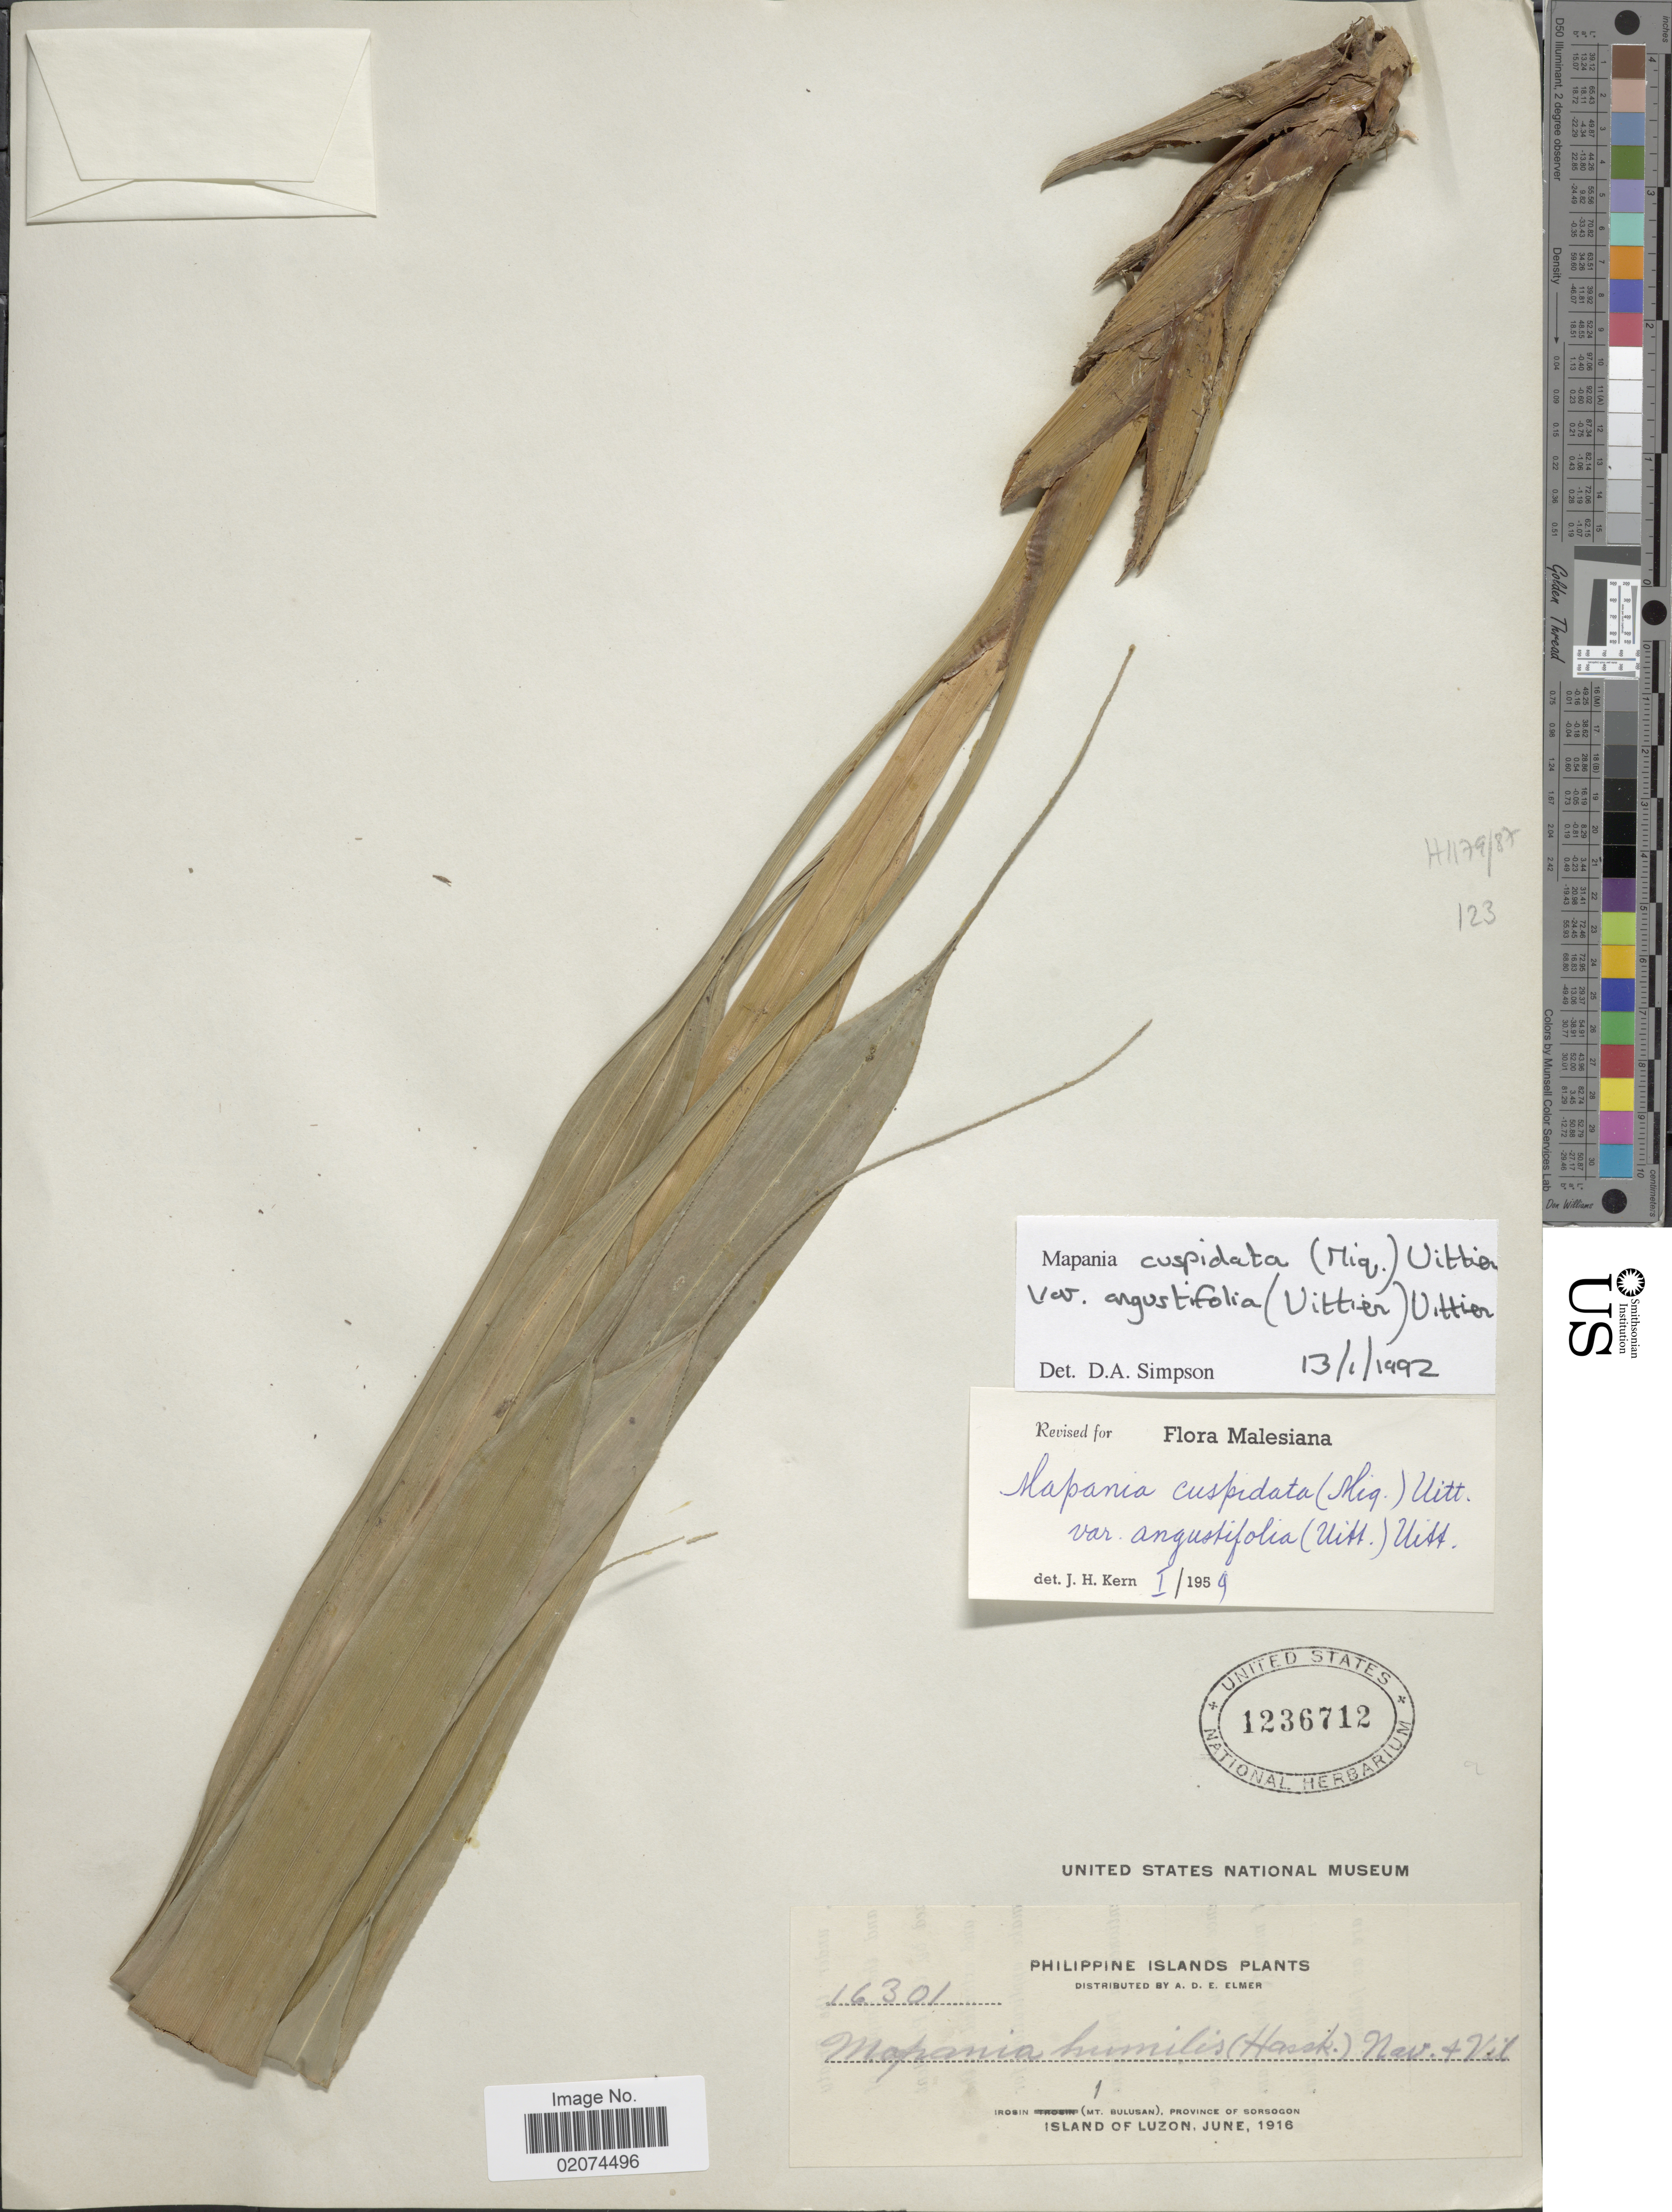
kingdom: Plantae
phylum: Tracheophyta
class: Liliopsida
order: Poales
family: Cyperaceae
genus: Mapania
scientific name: Mapania cuspidata var. angustifolia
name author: (Uittien) Uittien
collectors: A. D. E. Elmer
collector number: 16301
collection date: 1916-06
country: Philippines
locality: Philippine Islands. Irosin ( Mt. Bulusan), Province of Sorsogon. Island of Luzon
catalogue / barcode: US 1236712